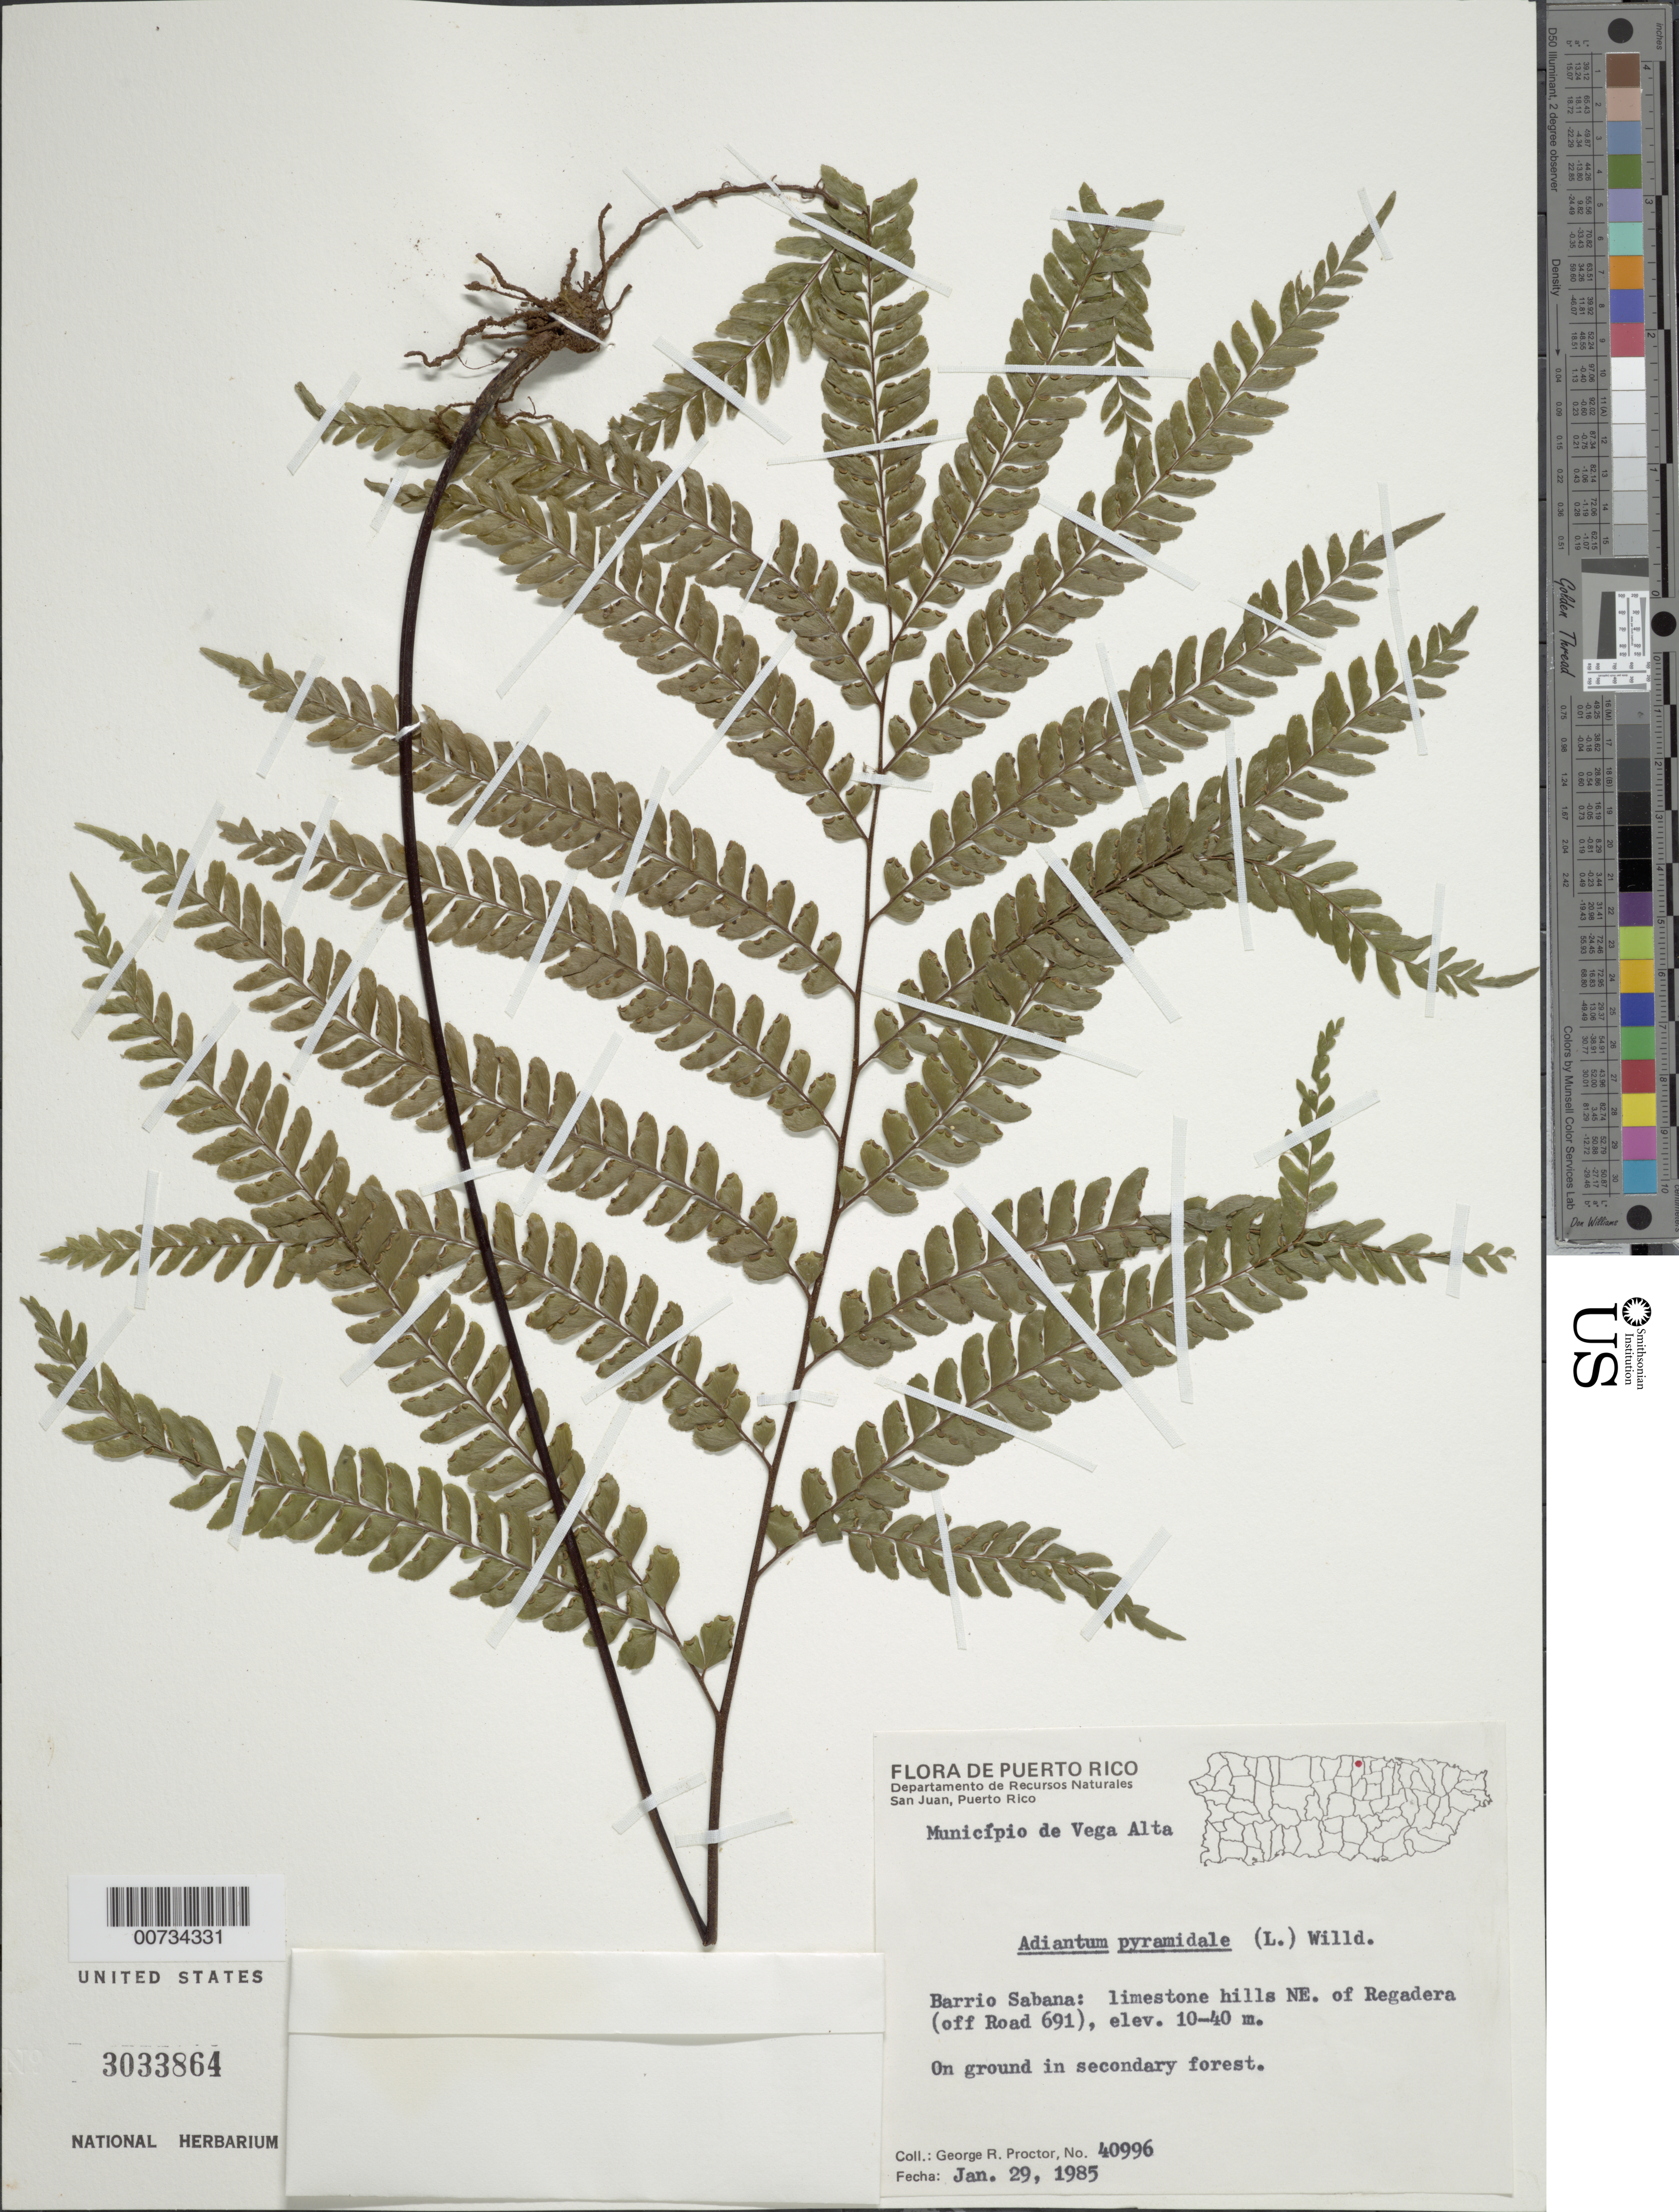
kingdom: Plantae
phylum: Tracheophyta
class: Polypodiopsida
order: Polypodiales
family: Pteridaceae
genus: Adiantum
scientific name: Adiantum pyramidale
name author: (L.) Willd.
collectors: G. R. Proctor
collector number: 40996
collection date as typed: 29 Jan 1985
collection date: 1985-01-29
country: Puerto Rico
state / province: Vega Alta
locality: Mun. Vega Alta, Barrio Sabana: limestone hills NE of Regadera (off Road 691)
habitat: On ground in secondary forest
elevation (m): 10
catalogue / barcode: US 3033864